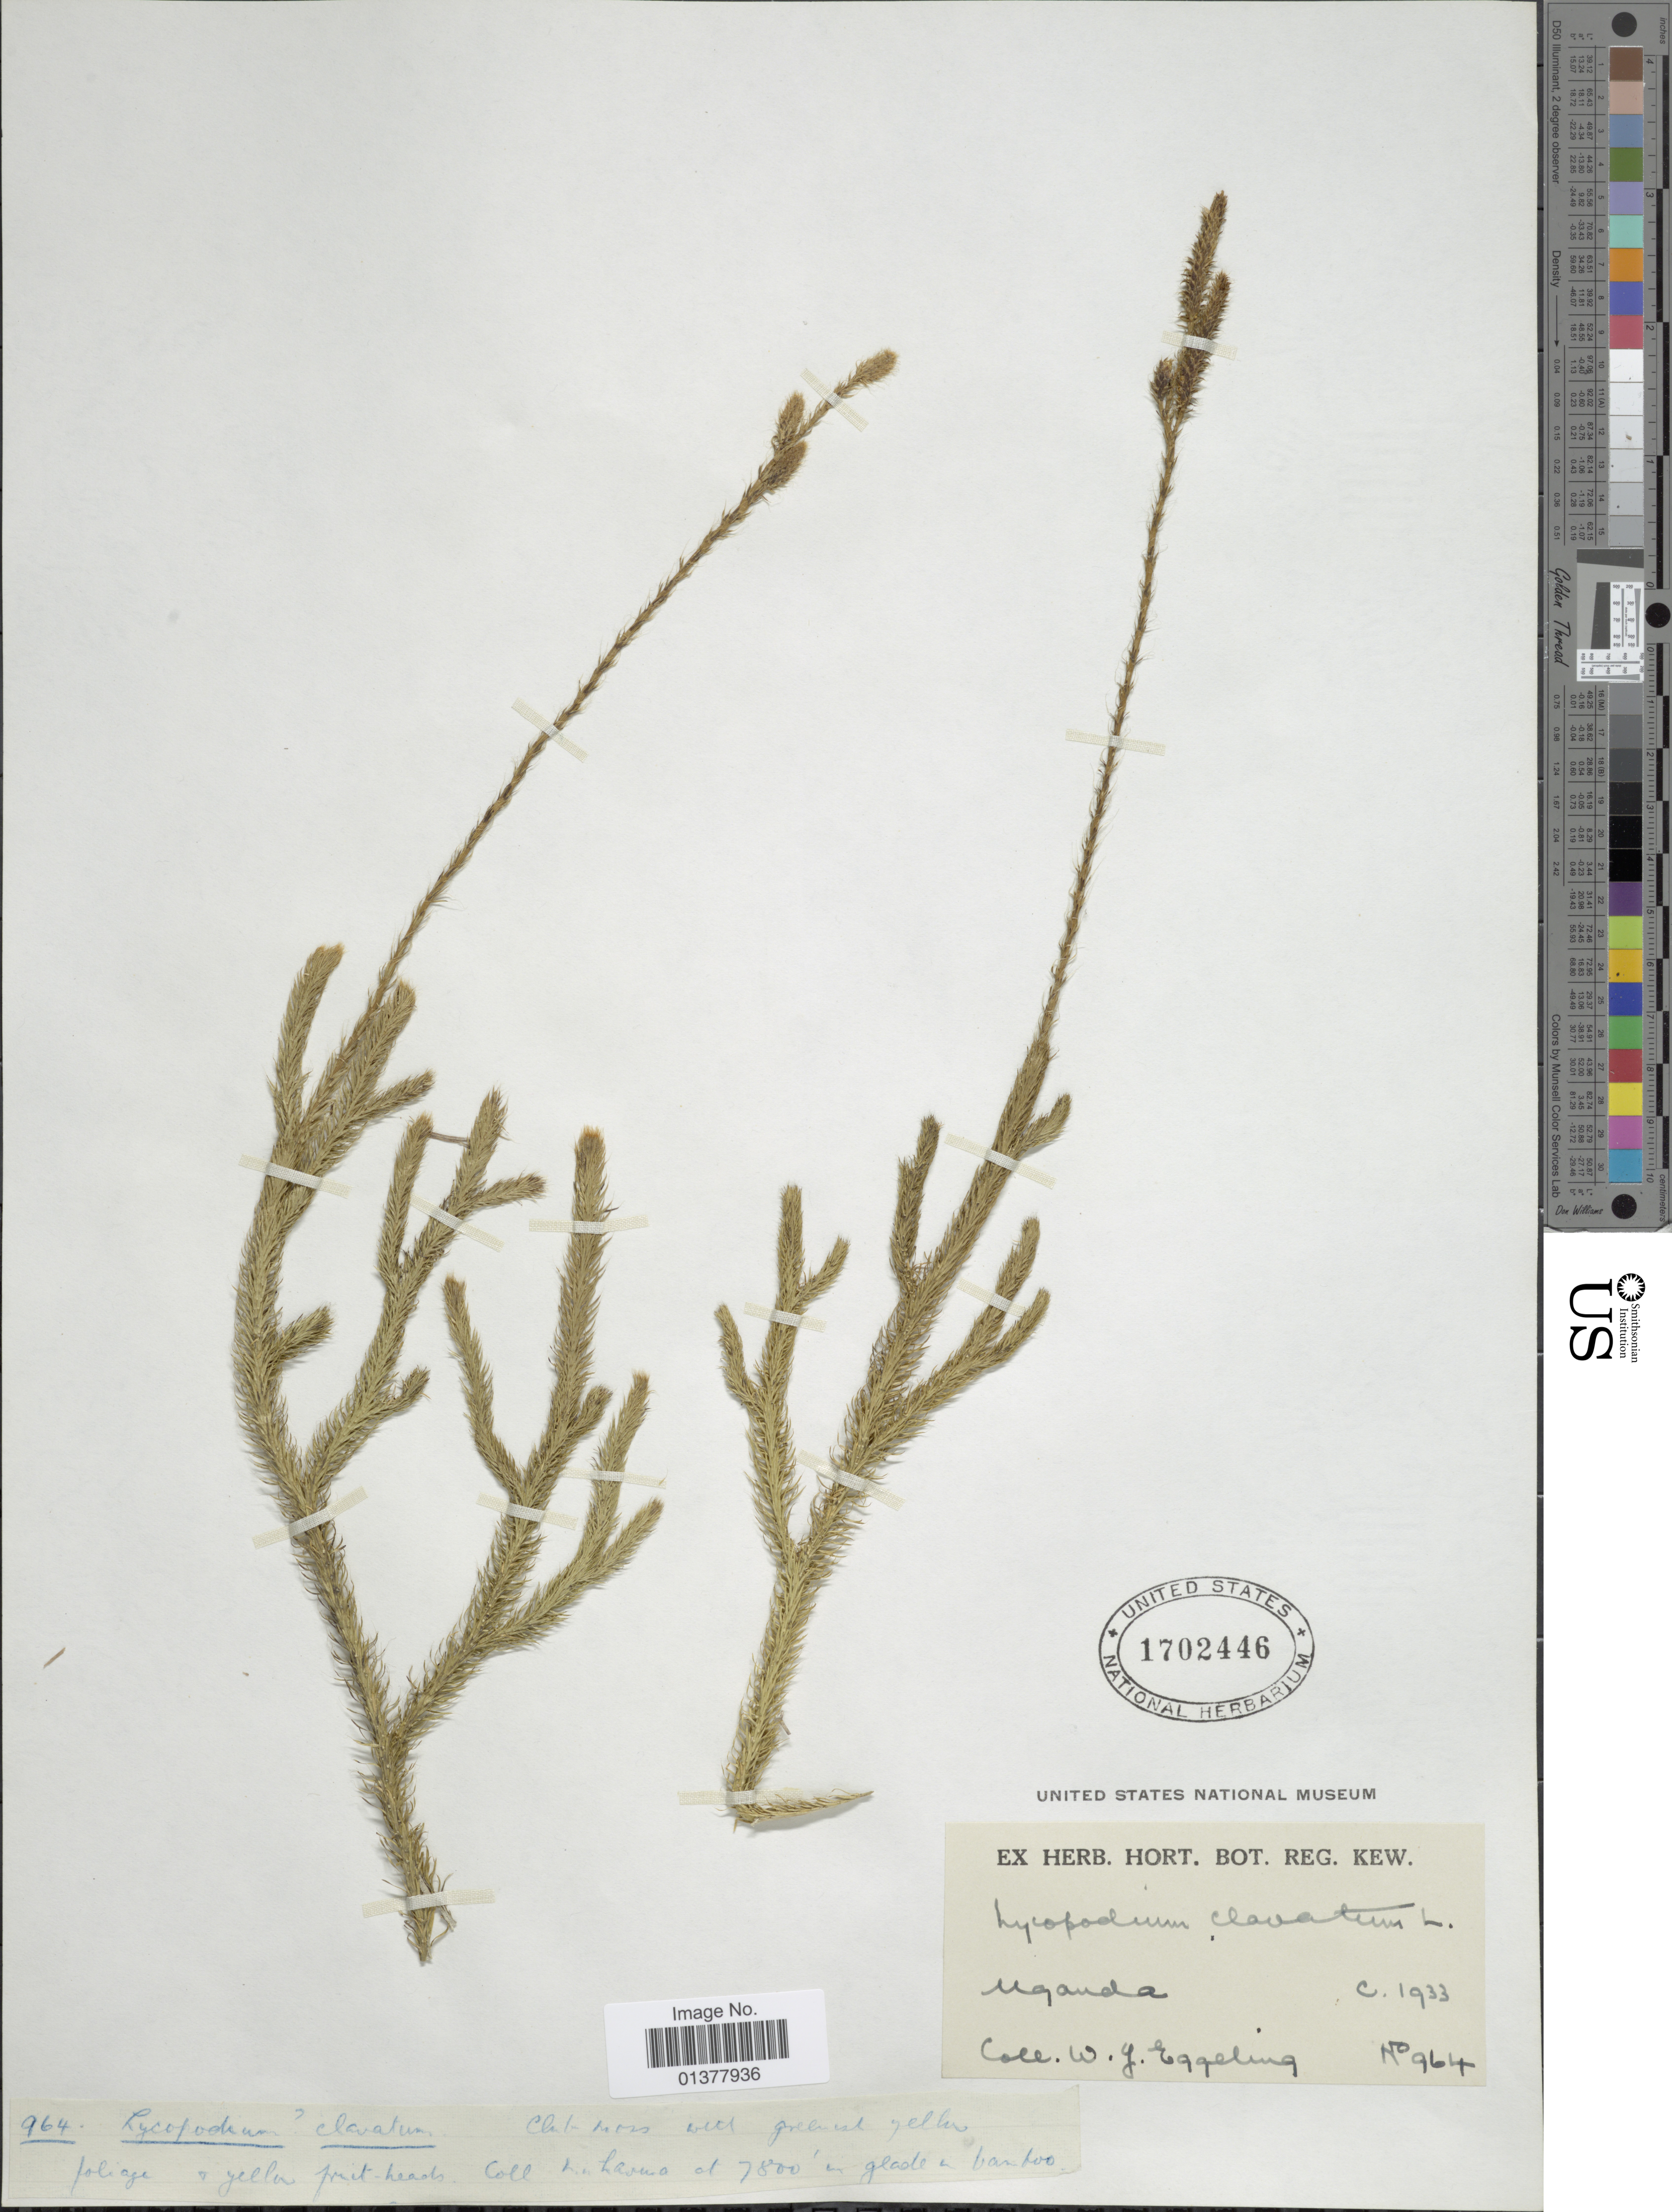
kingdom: Plantae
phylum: Tracheophyta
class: Lycopodiopsida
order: Lycopodiales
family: Lycopodiaceae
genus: Lycopodium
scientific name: Lycopodium clavatum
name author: L.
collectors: W. Eggeling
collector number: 964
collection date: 1933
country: Uganda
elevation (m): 2377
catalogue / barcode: US 1702446